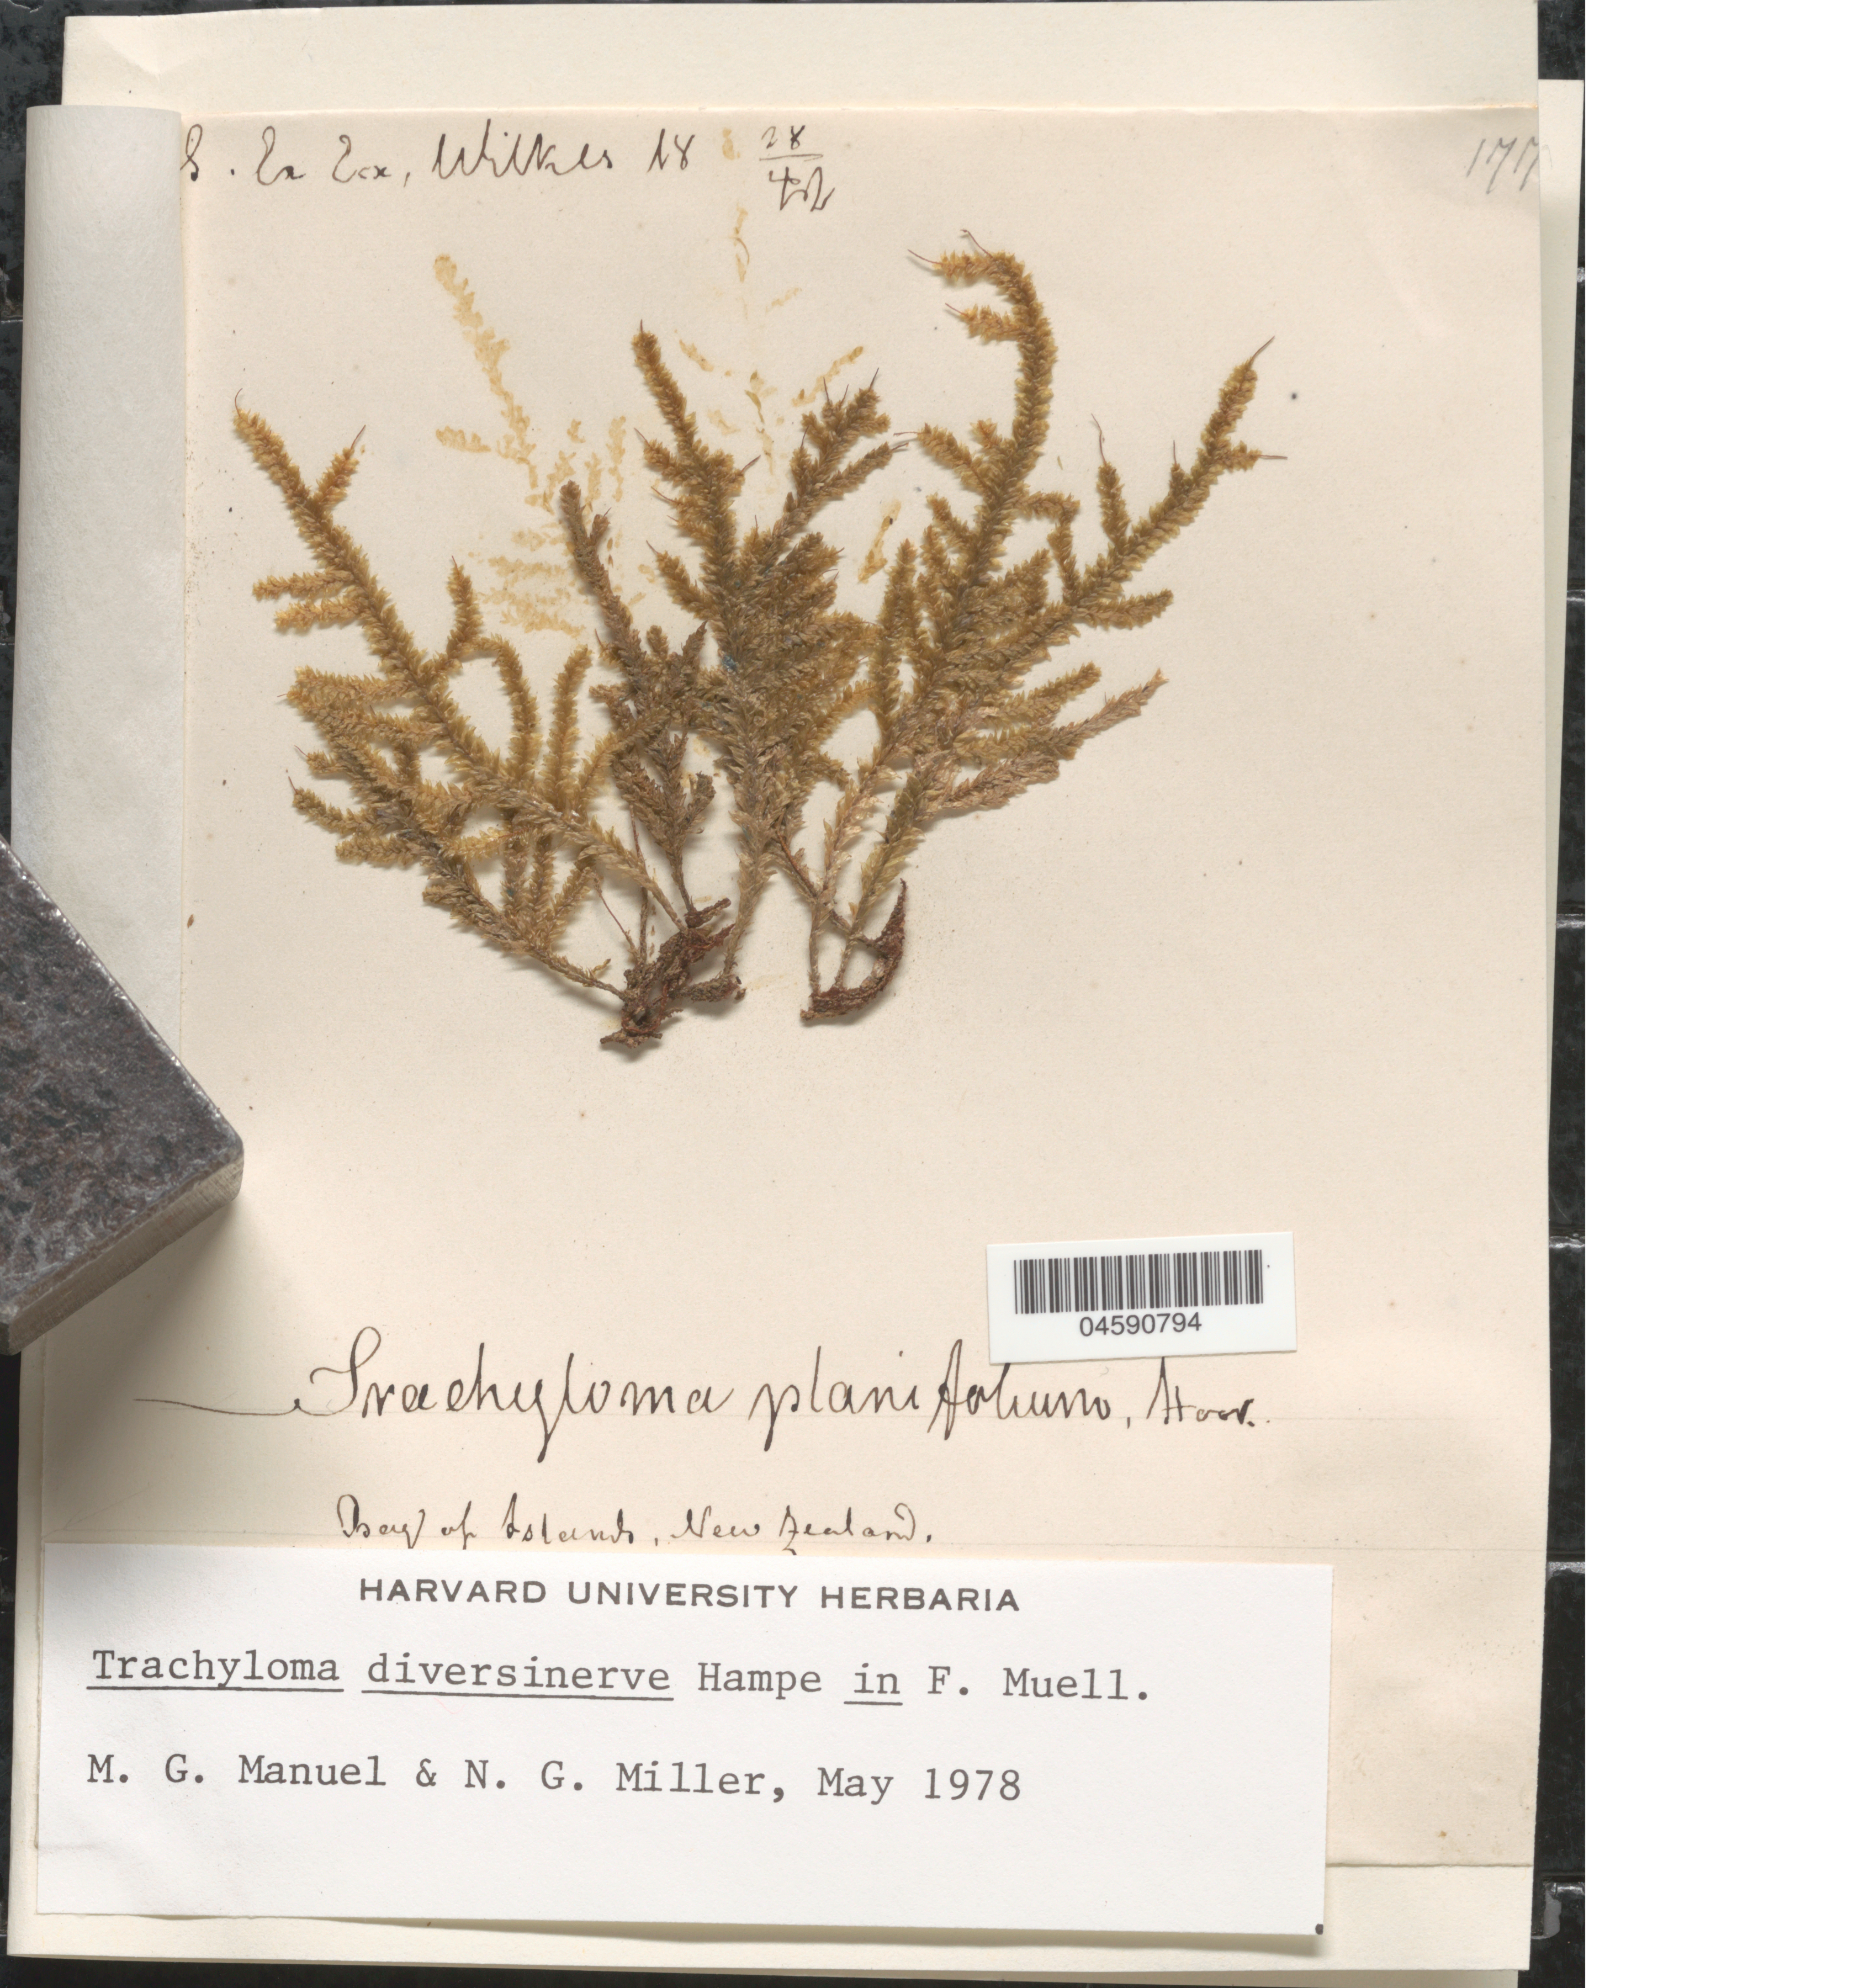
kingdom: Plantae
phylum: Bryophyta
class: Bryopsida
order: Hypnales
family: Trachylomataceae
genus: Trachyloma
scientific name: Trachyloma diversinerve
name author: Hampe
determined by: Manuel, M. G.; Miller, N. G.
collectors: Wilkes Explor. Exped.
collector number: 177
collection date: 1838/1842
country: New Zealand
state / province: Northland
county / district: Far North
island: North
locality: Bay of Islands.